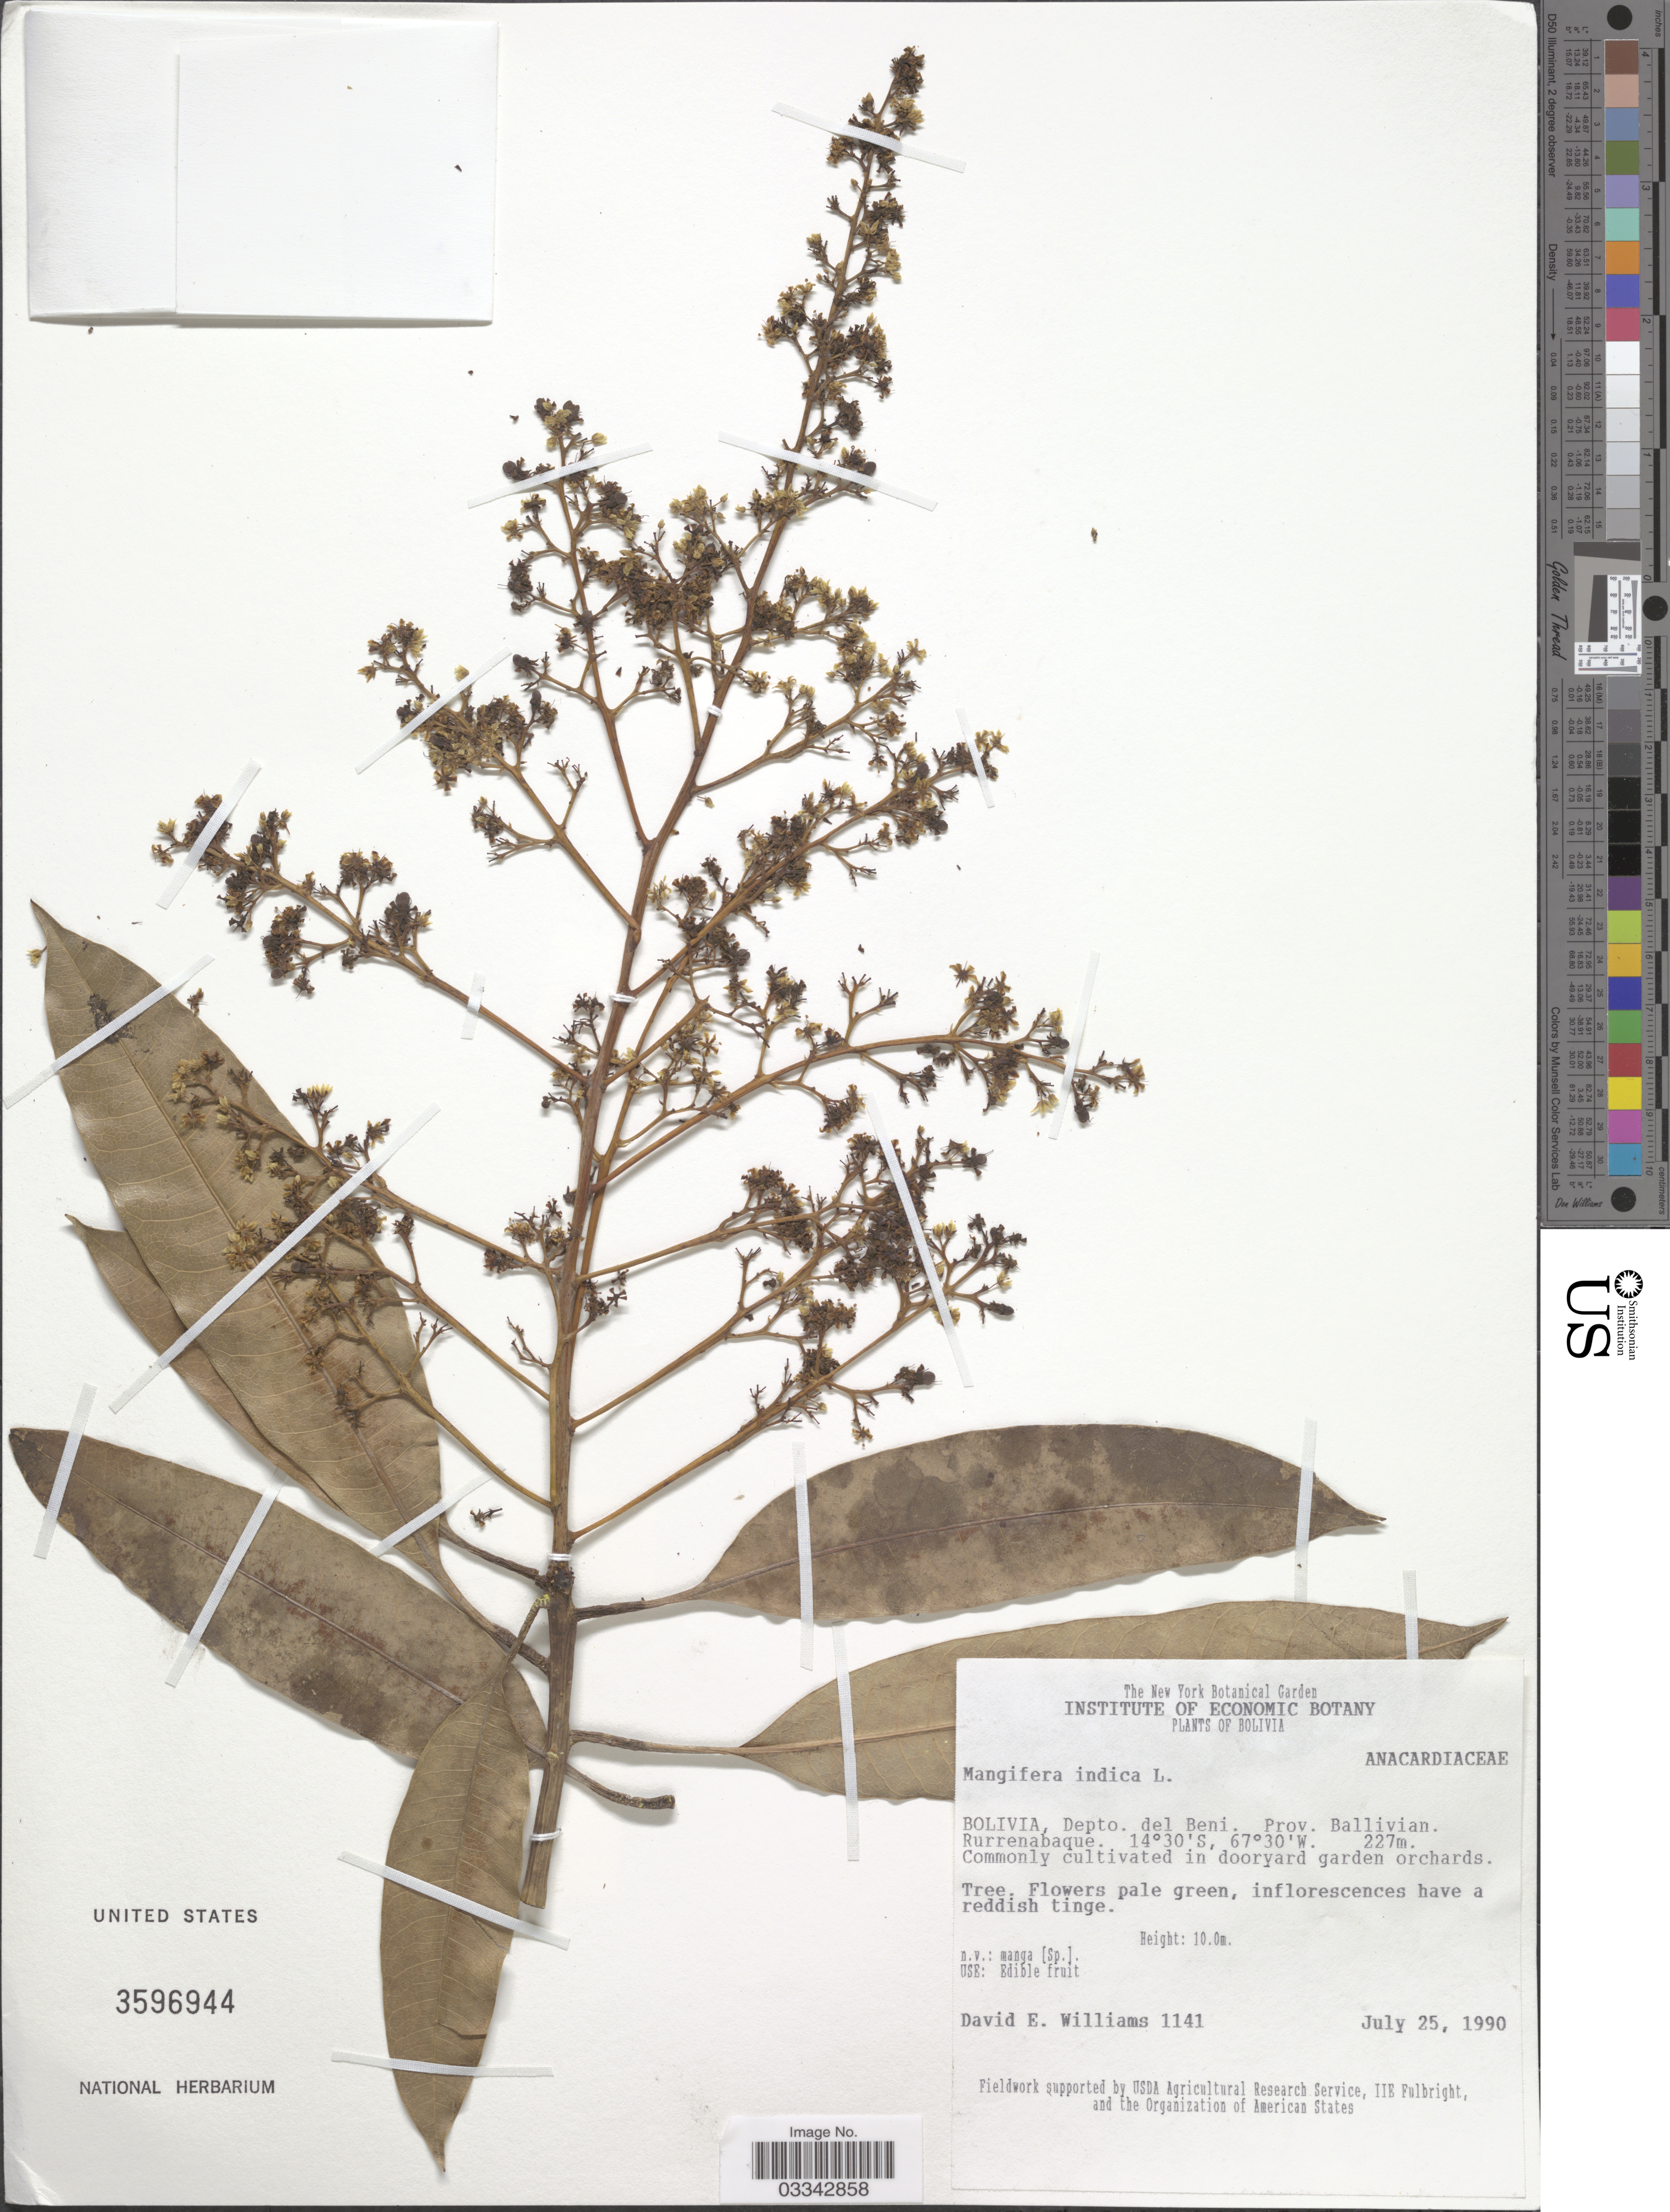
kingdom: Plantae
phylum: Tracheophyta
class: Magnoliopsida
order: Sapindales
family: Anacardiaceae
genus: Mangifera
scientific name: Mangifera indica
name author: L.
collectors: D. E. Williams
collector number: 1141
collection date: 1990-07-25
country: Bolivia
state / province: Beni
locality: Depto. del Beni. Prov. Ballivian. Rurrenabaque.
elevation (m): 227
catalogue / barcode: US 3596944